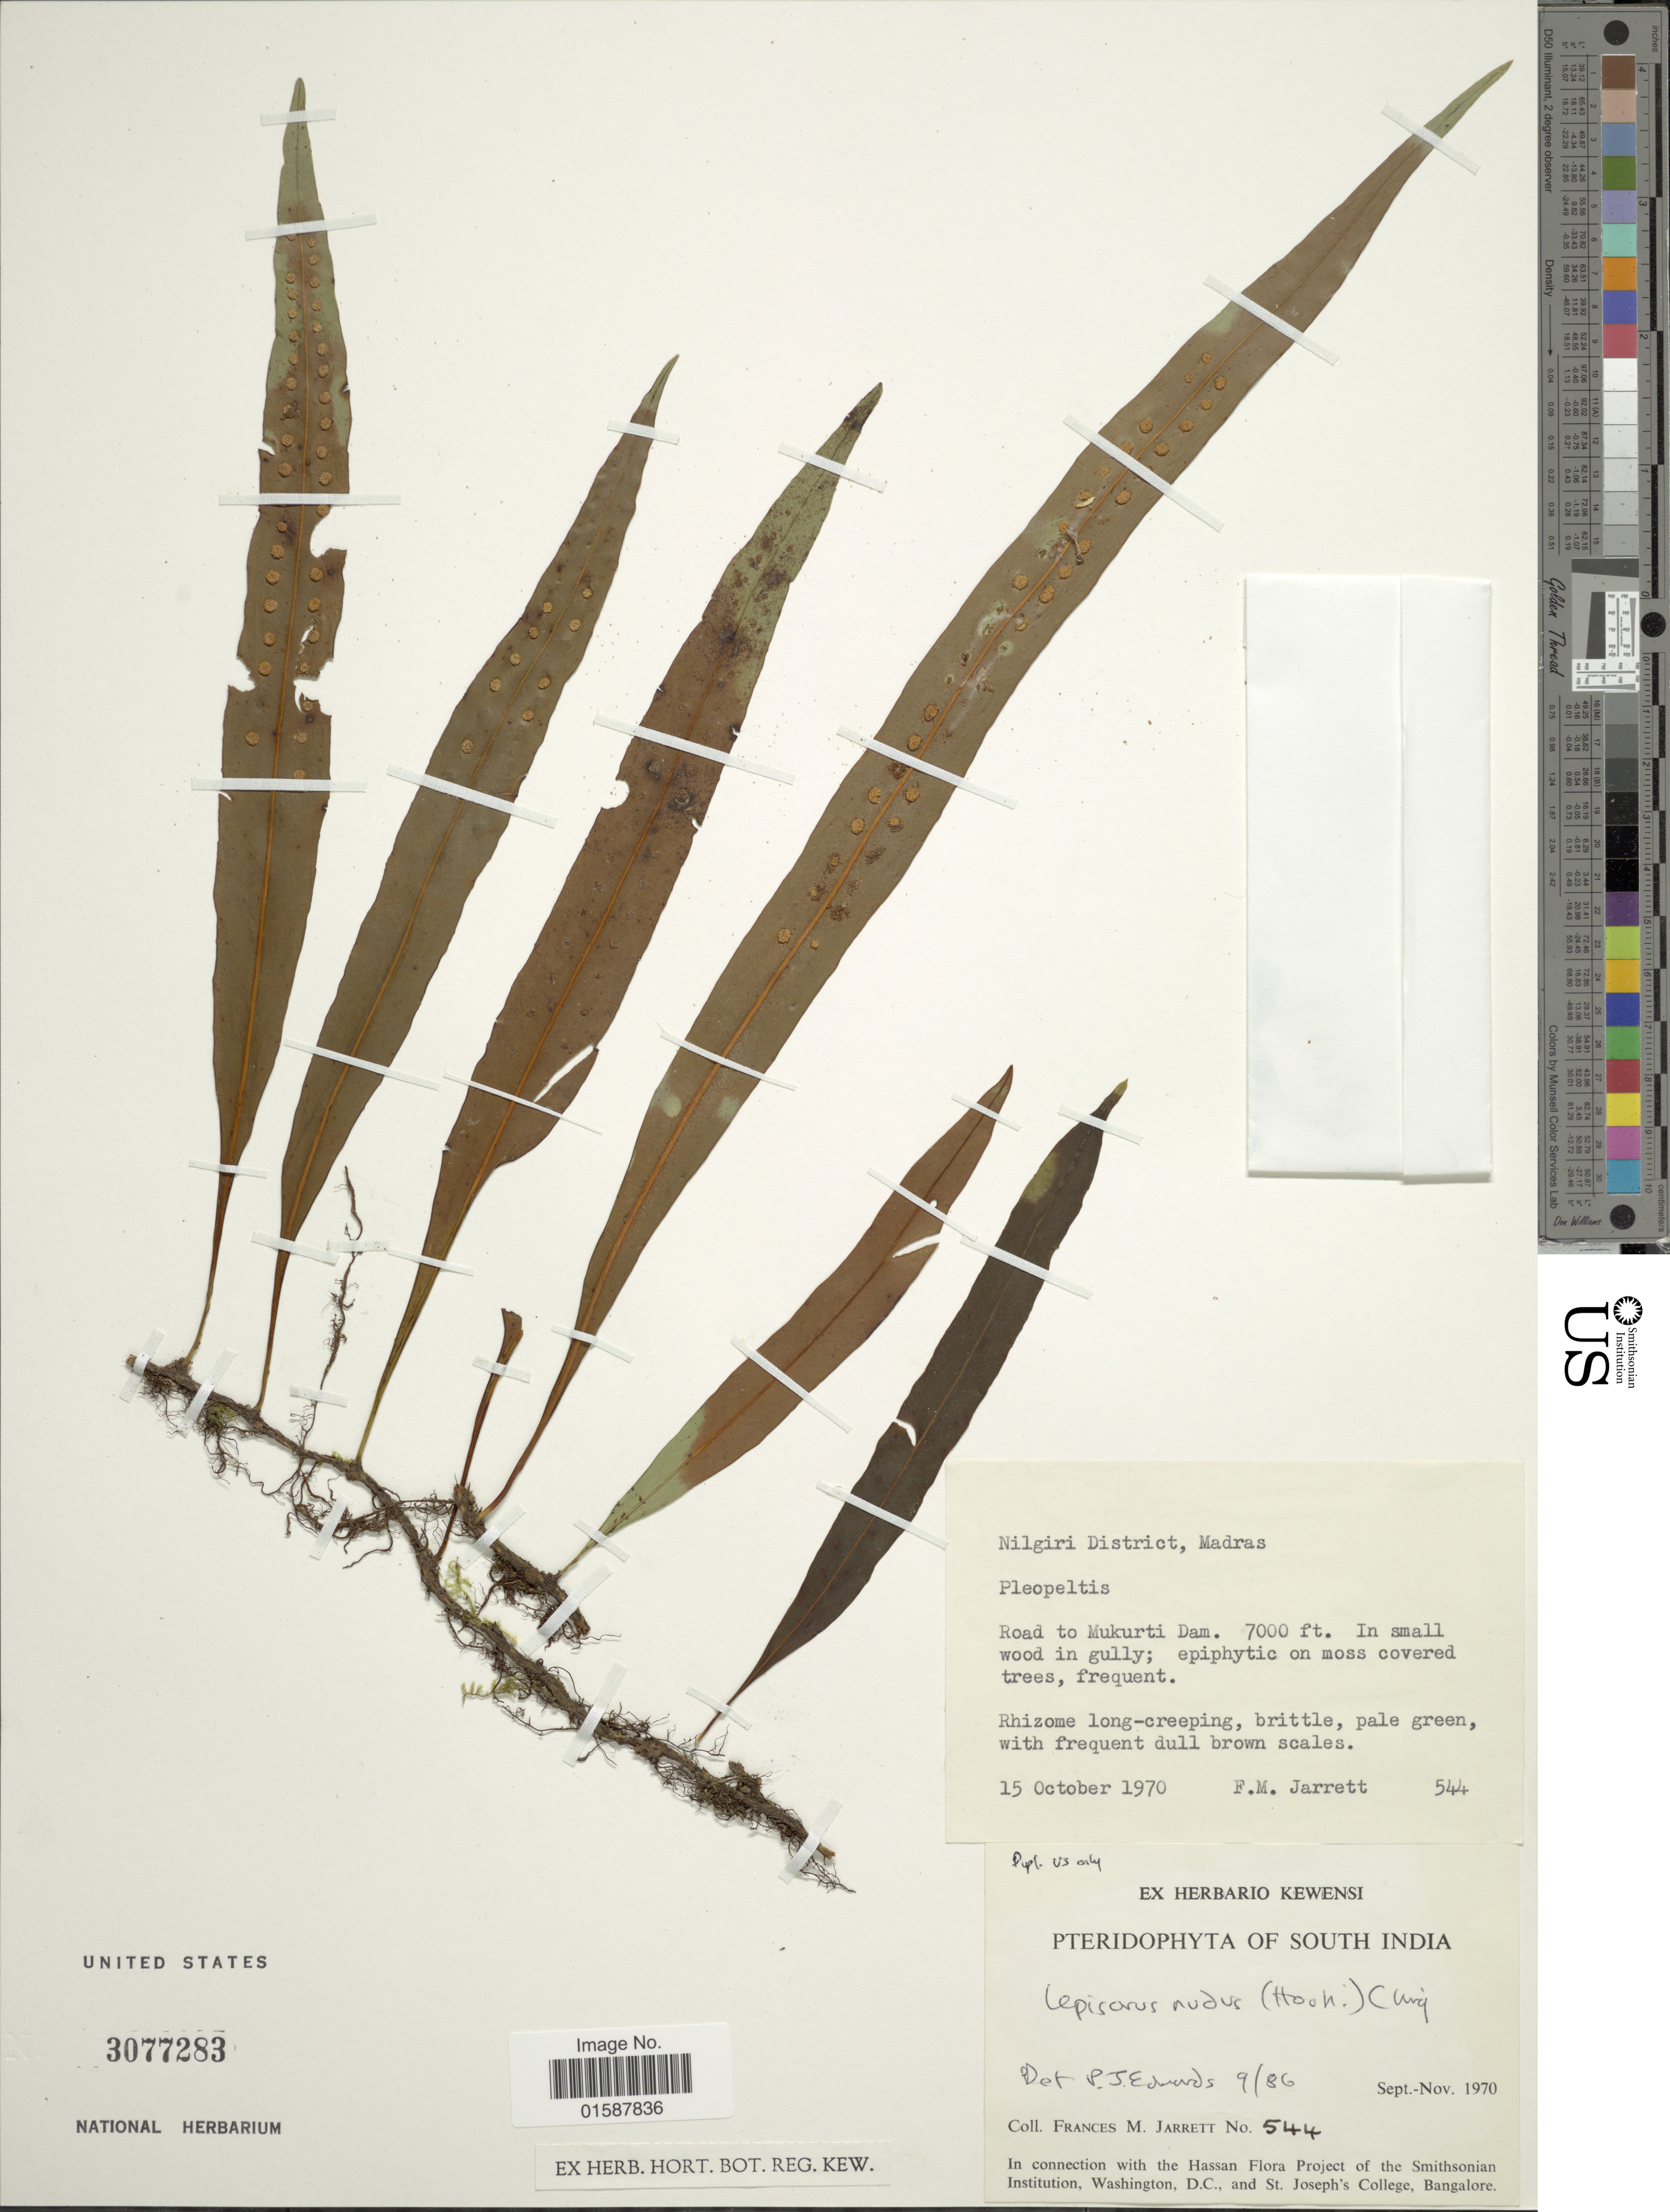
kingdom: Plantae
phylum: Tracheophyta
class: Polypodiopsida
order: Polypodiales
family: Polypodiaceae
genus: Lepisorus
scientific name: Lepisorus nuduisculum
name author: (Kunze)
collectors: F. M. Jarrett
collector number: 544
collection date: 1970-10-15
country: India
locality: South India. Nilgiri District. Madras. Road to Mukurti Dam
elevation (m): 2134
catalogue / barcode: US 3077283